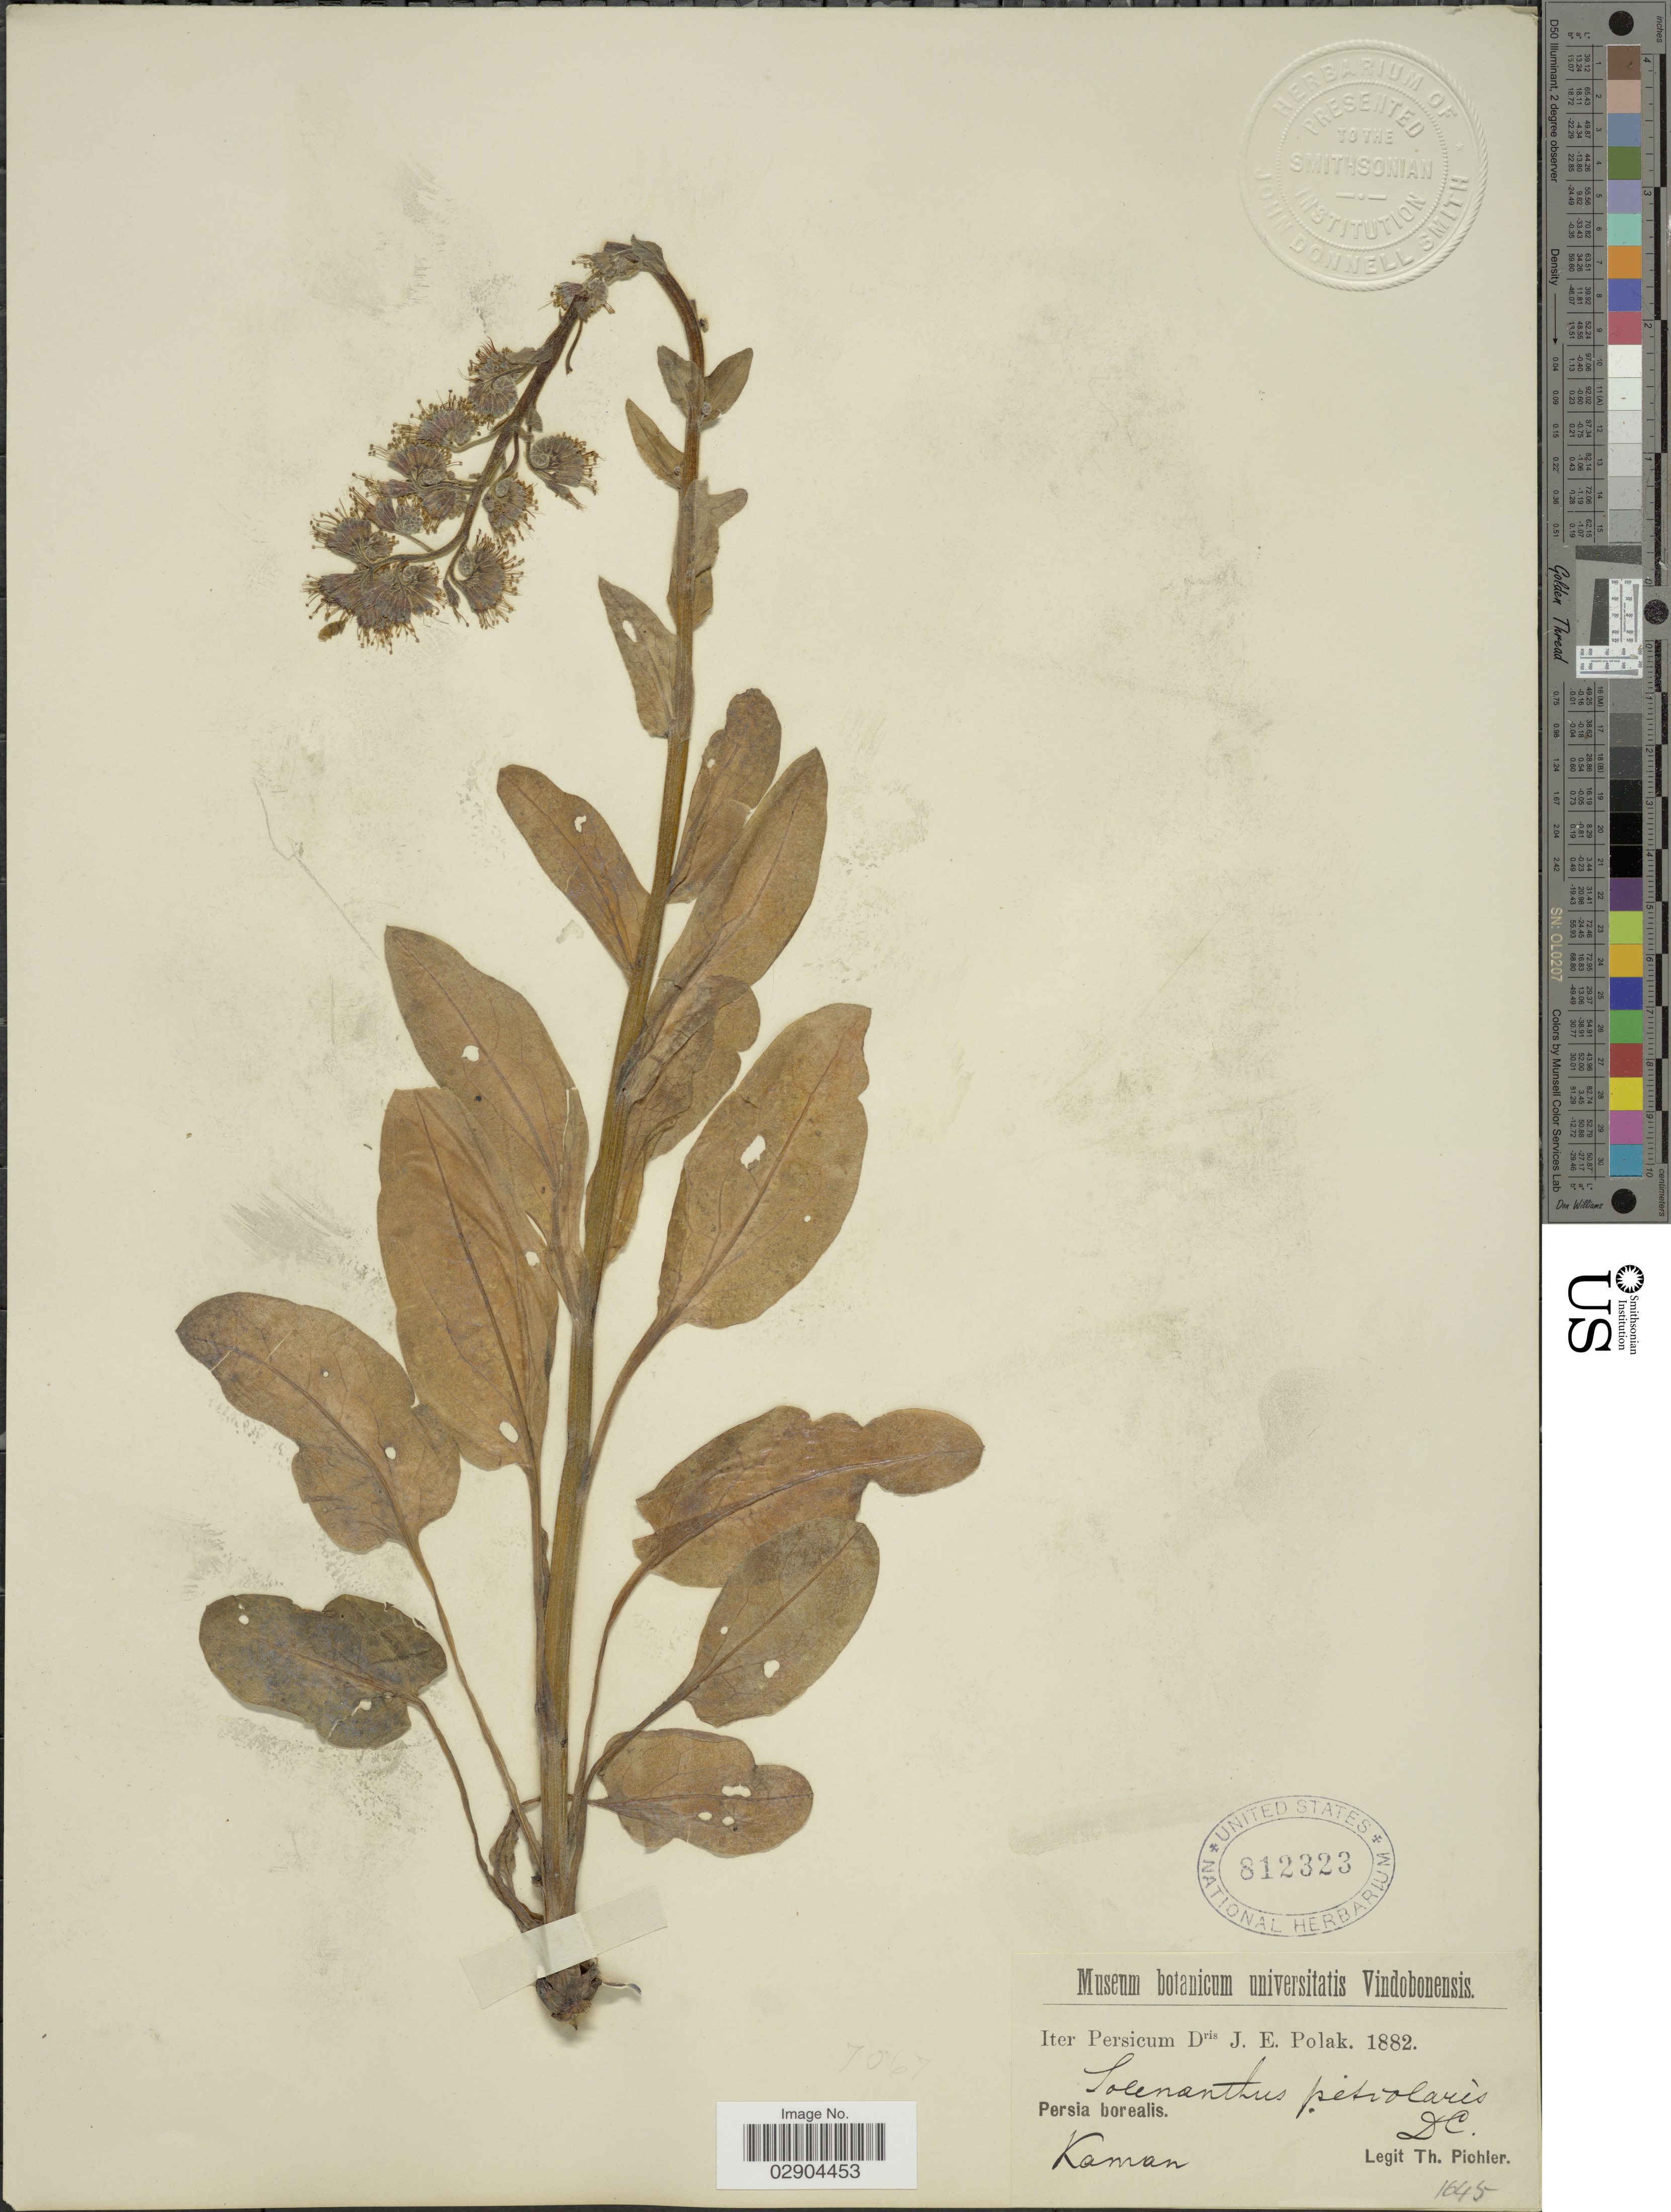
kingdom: Plantae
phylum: Tracheophyta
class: Magnoliopsida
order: Boraginales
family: Boraginaceae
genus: Solenanthus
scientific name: Solenanthus circinatus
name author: Ledeb.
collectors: T. Pichler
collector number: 1645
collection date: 1882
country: Iran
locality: Persia borealis. Kaman.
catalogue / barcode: US 812323